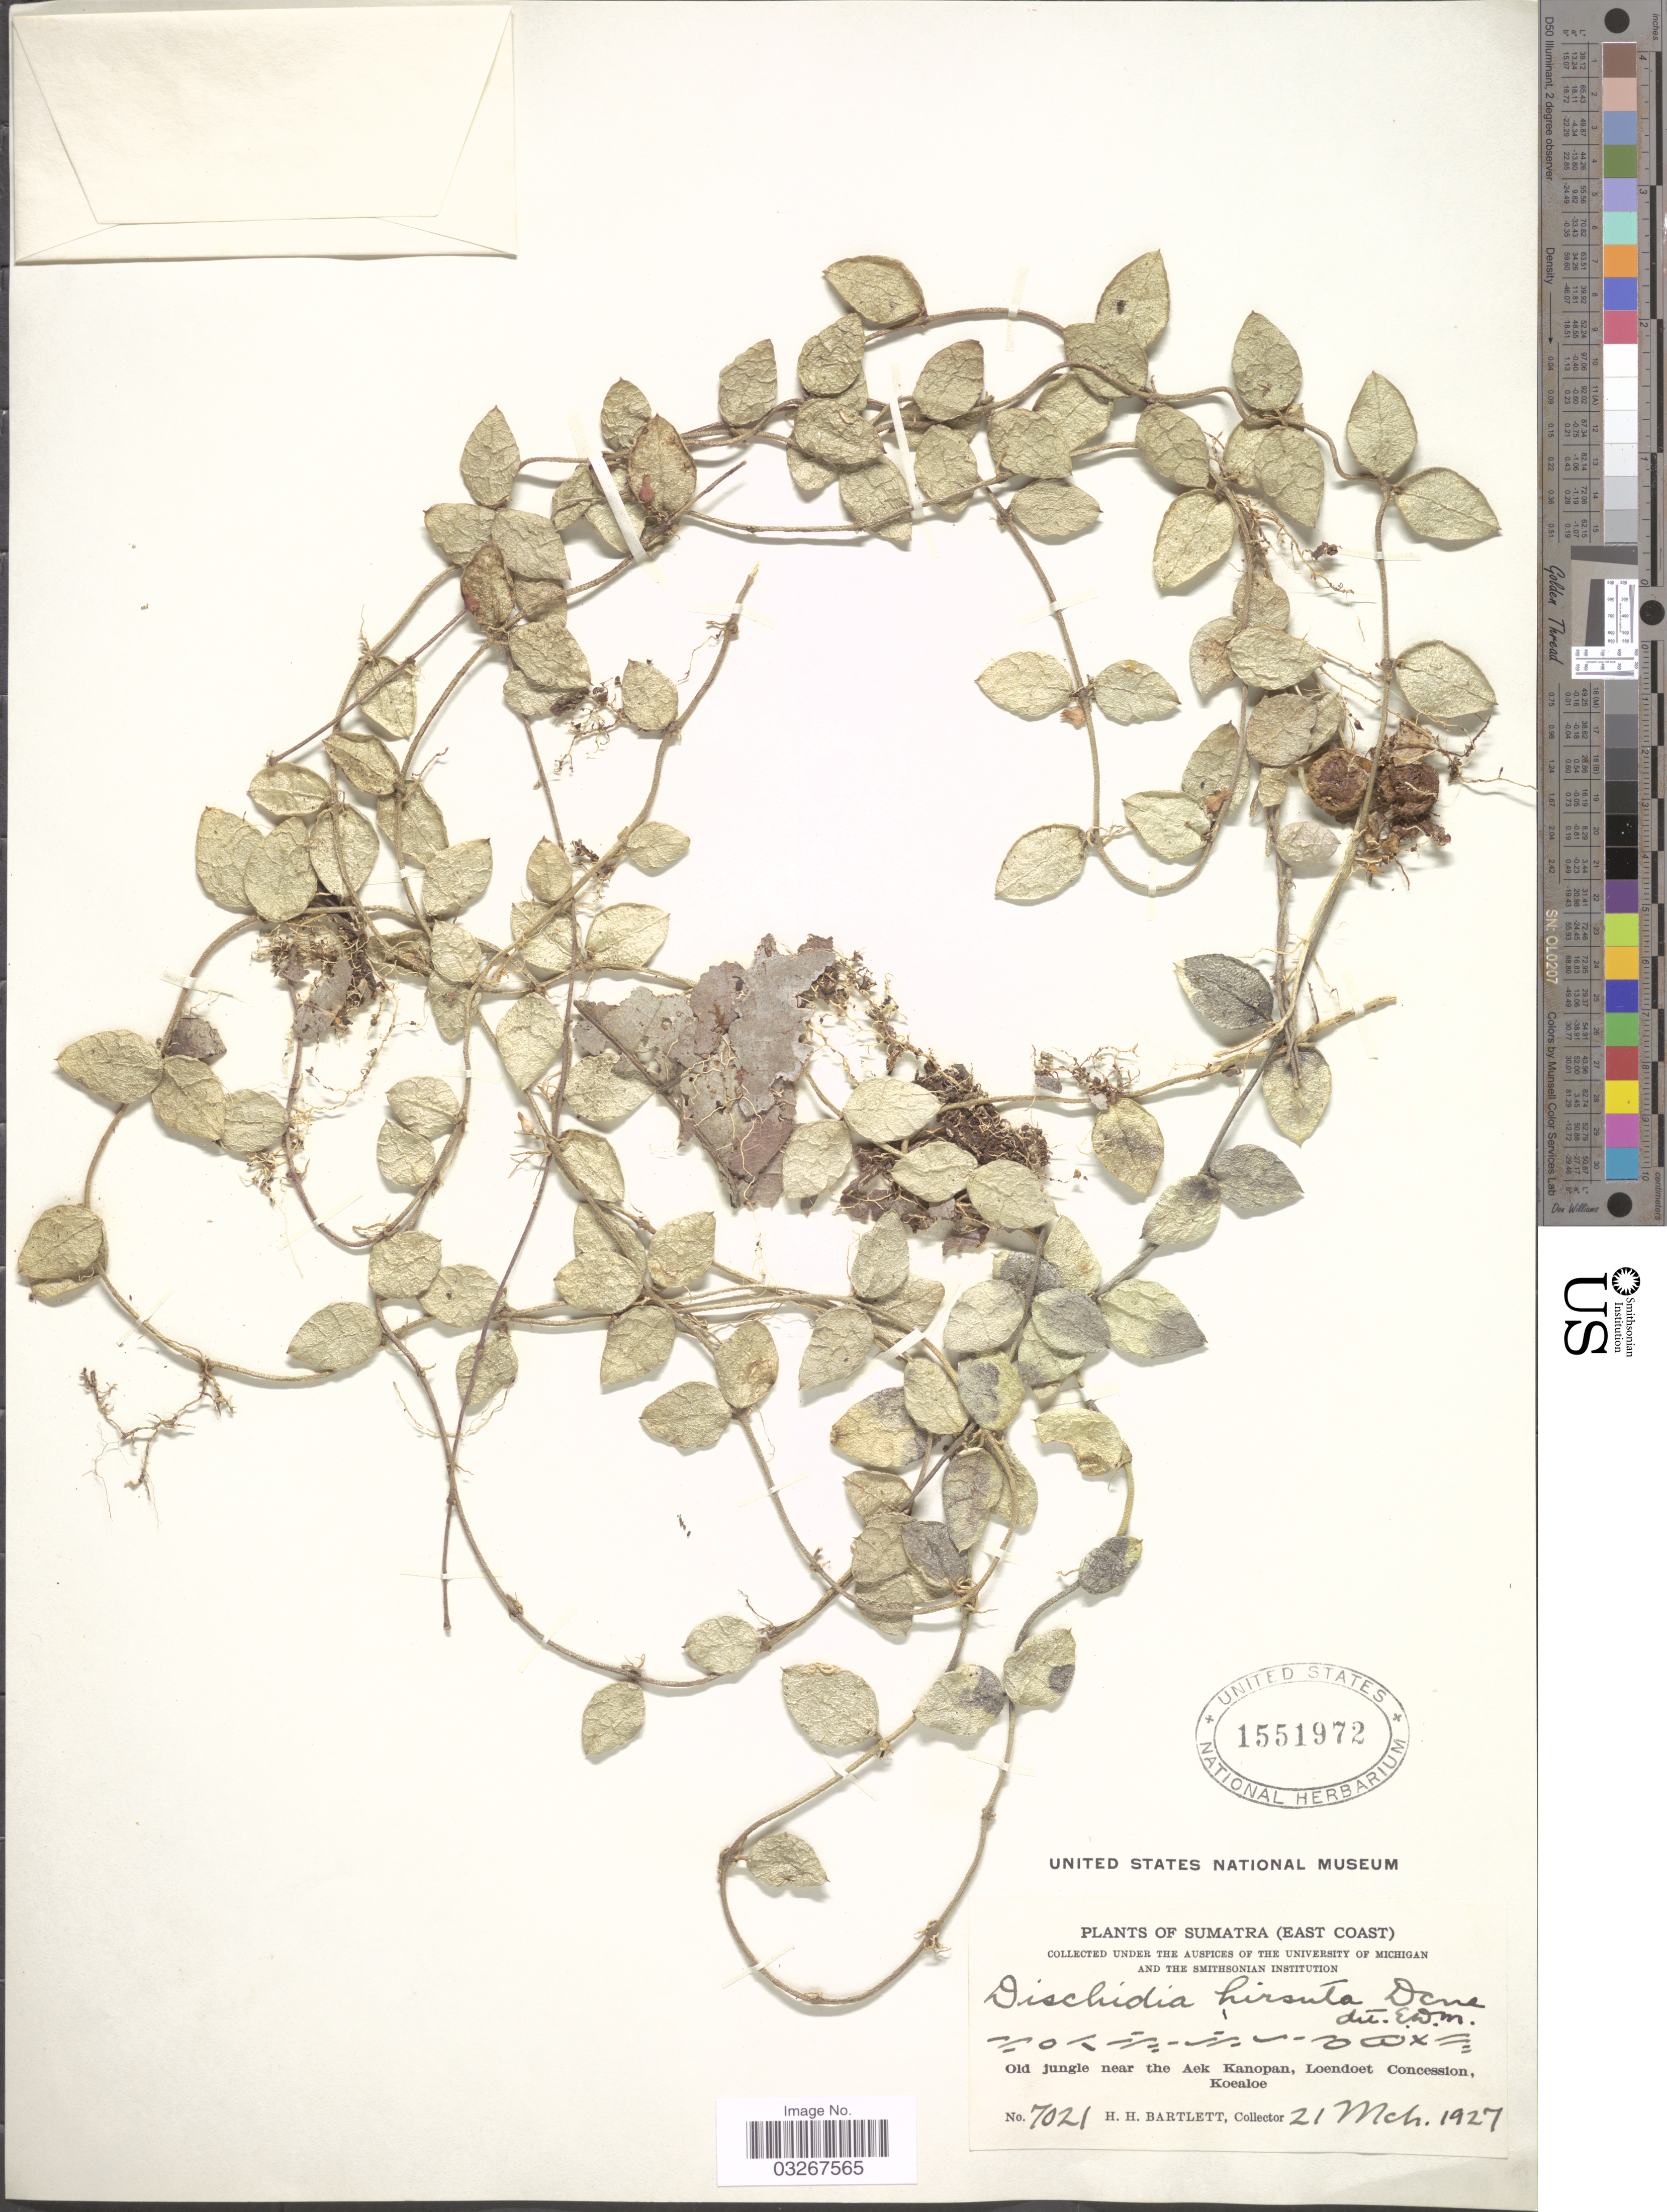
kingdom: Plantae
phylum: Tracheophyta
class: Magnoliopsida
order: Gentianales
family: Apocynaceae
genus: Dischidia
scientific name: Dischidia hirsuta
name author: (Blume) Decne.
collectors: H. H. Bartlett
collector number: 7021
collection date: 1927-03-21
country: Indonesia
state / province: Sumatra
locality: (East Coast), Old jungle near the Aek Kanopan, Loendoet Concession, Koealoe.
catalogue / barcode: US 1551972